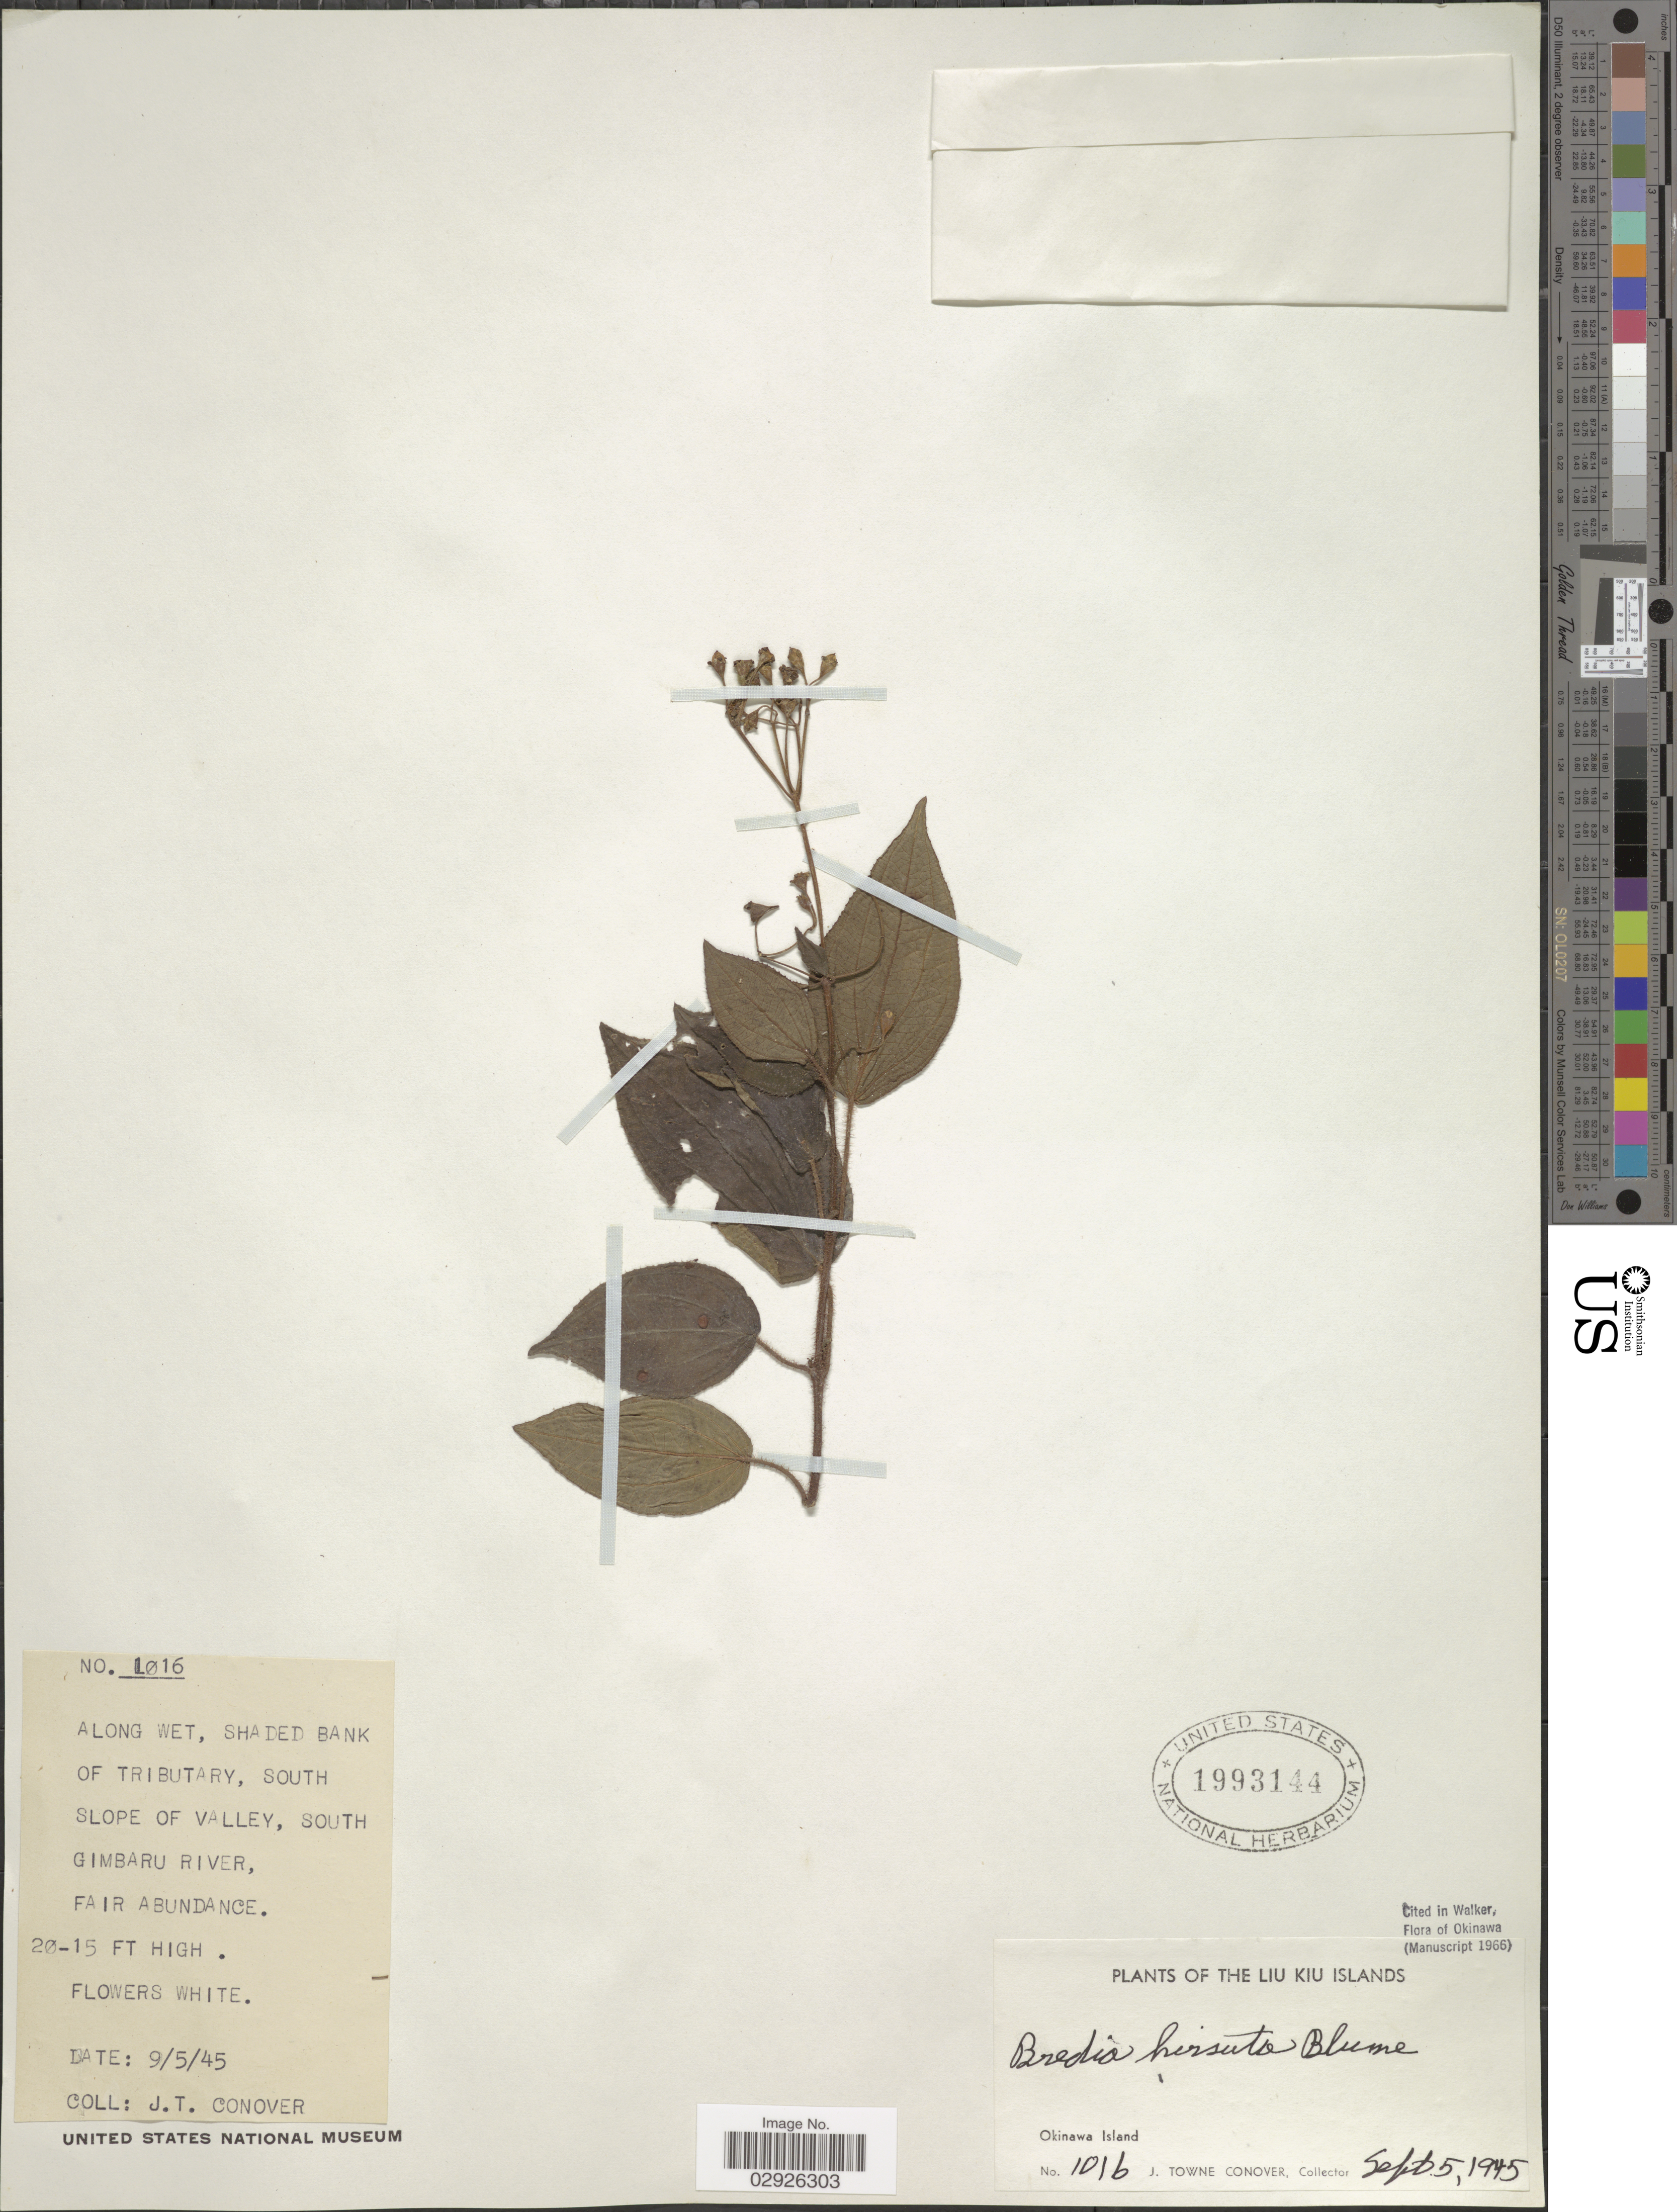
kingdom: Plantae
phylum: Tracheophyta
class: Magnoliopsida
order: Myrtales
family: Melastomataceae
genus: Bredia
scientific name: Bredia hirsuta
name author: Blume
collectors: J. T. Conover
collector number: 1016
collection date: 1945-09-05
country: Japan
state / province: Okinawa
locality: The Liu Kiu Islands, Okinawa Island, South Gimbaru River.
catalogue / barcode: US 1993144